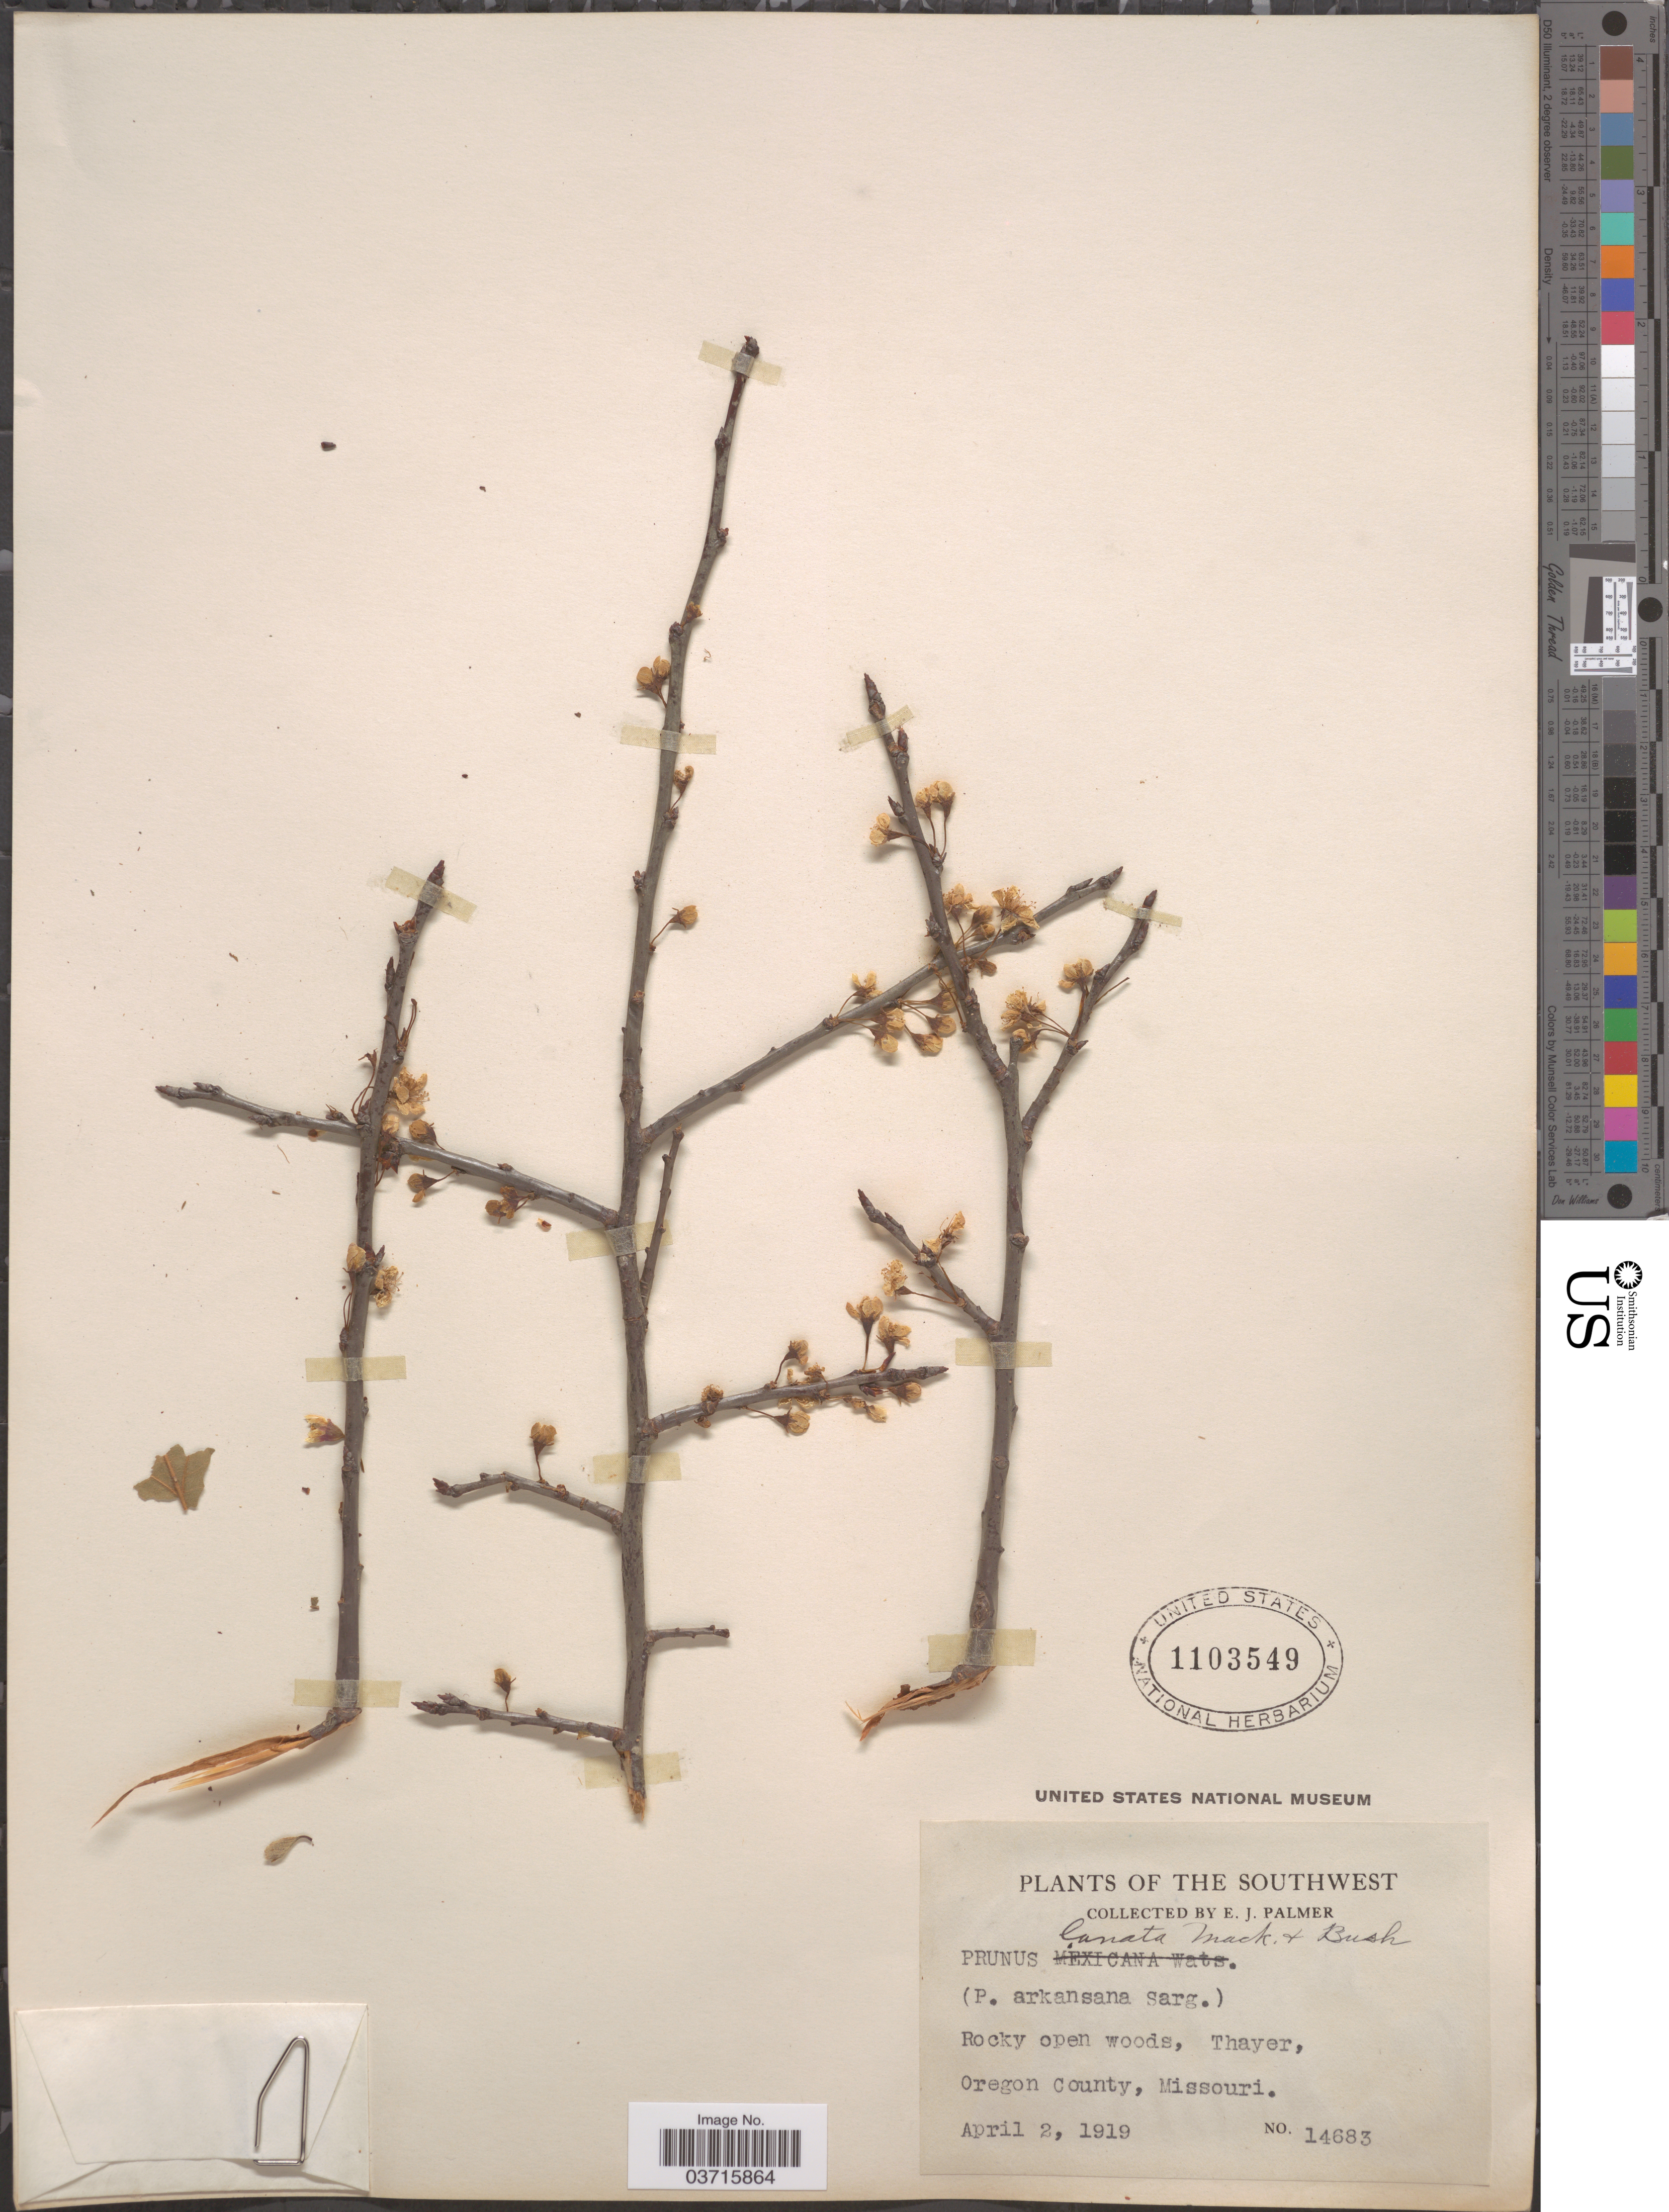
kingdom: Plantae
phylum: Tracheophyta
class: Magnoliopsida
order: Rosales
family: Rosaceae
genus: Prunus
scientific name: Prunus lanata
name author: (Sudw.) Mack. & Bush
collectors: E. J. Palmer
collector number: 14683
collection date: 1919-04-02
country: United States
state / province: Missouri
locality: The Southwest. Rocky open woods, Thayer, Oregon County.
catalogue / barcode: US 1103549